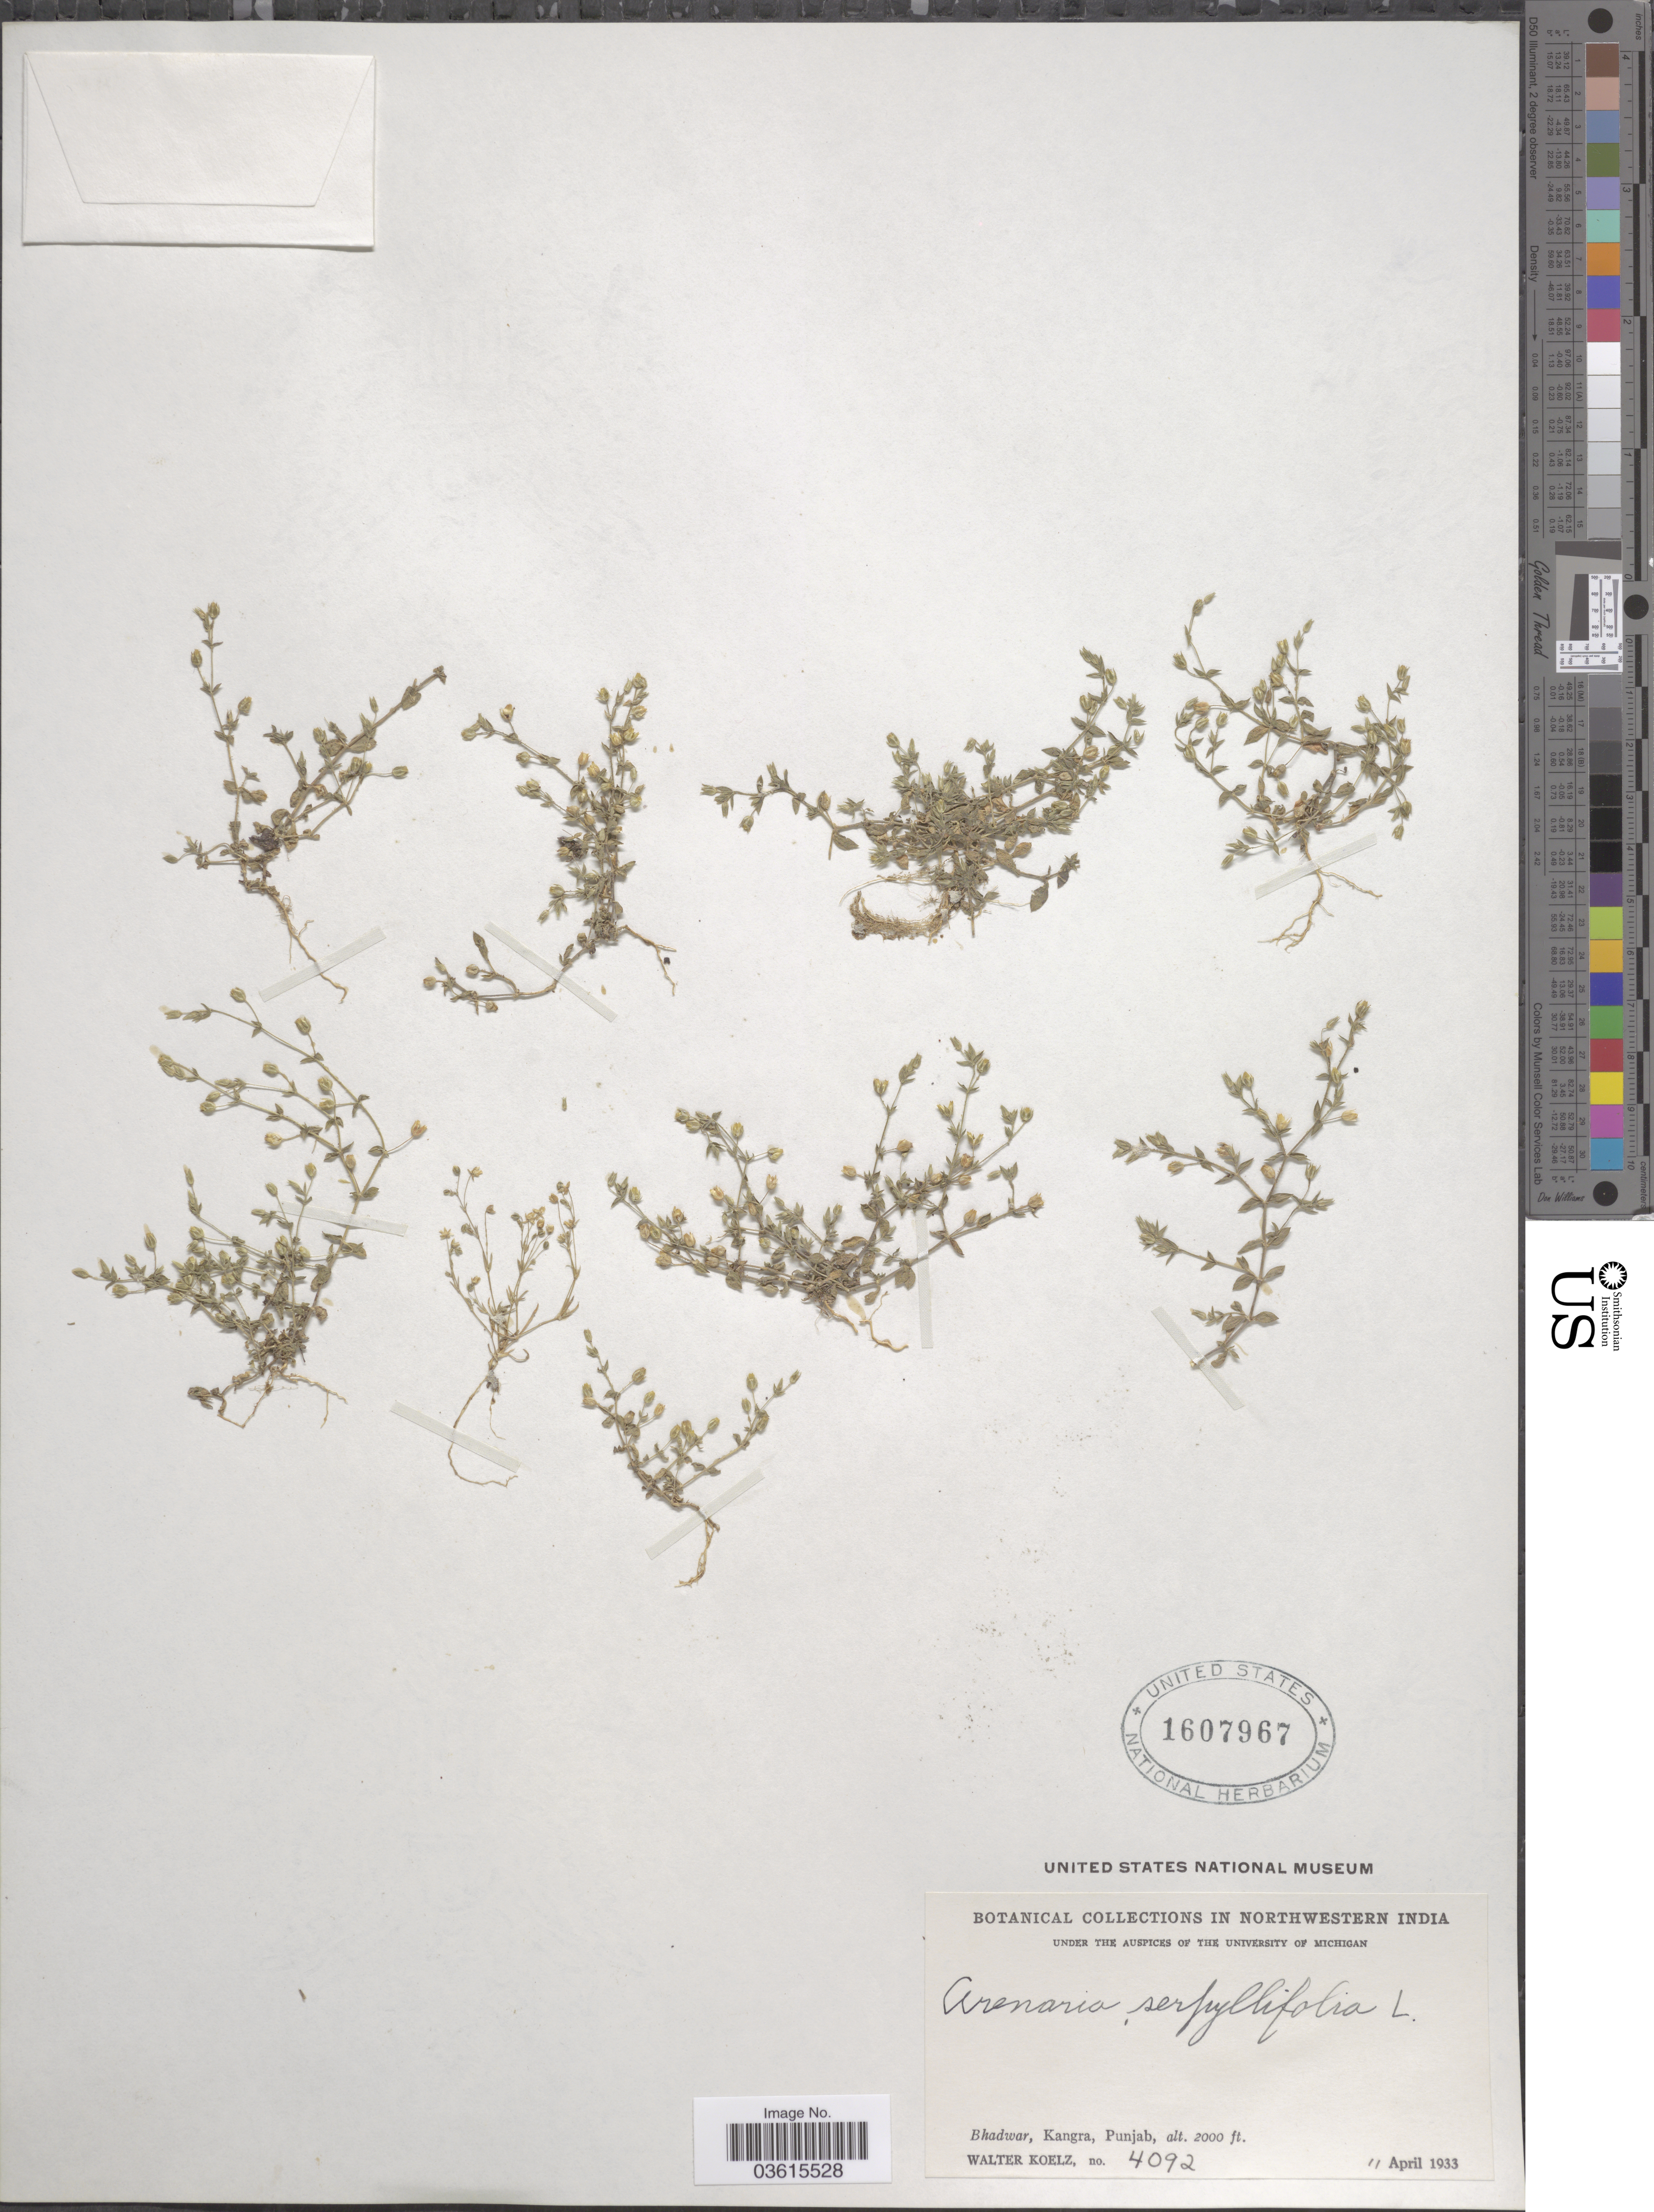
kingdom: Plantae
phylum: Tracheophyta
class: Magnoliopsida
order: Caryophyllales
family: Caryophyllaceae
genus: Arenaria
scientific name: Arenaria serpyllifolia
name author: L.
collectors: W. N. Koelz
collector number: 4092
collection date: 1933-04-11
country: India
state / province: Punjab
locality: In northwestern India. Bhadwar, Kangra.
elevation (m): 610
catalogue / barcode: US 1607967